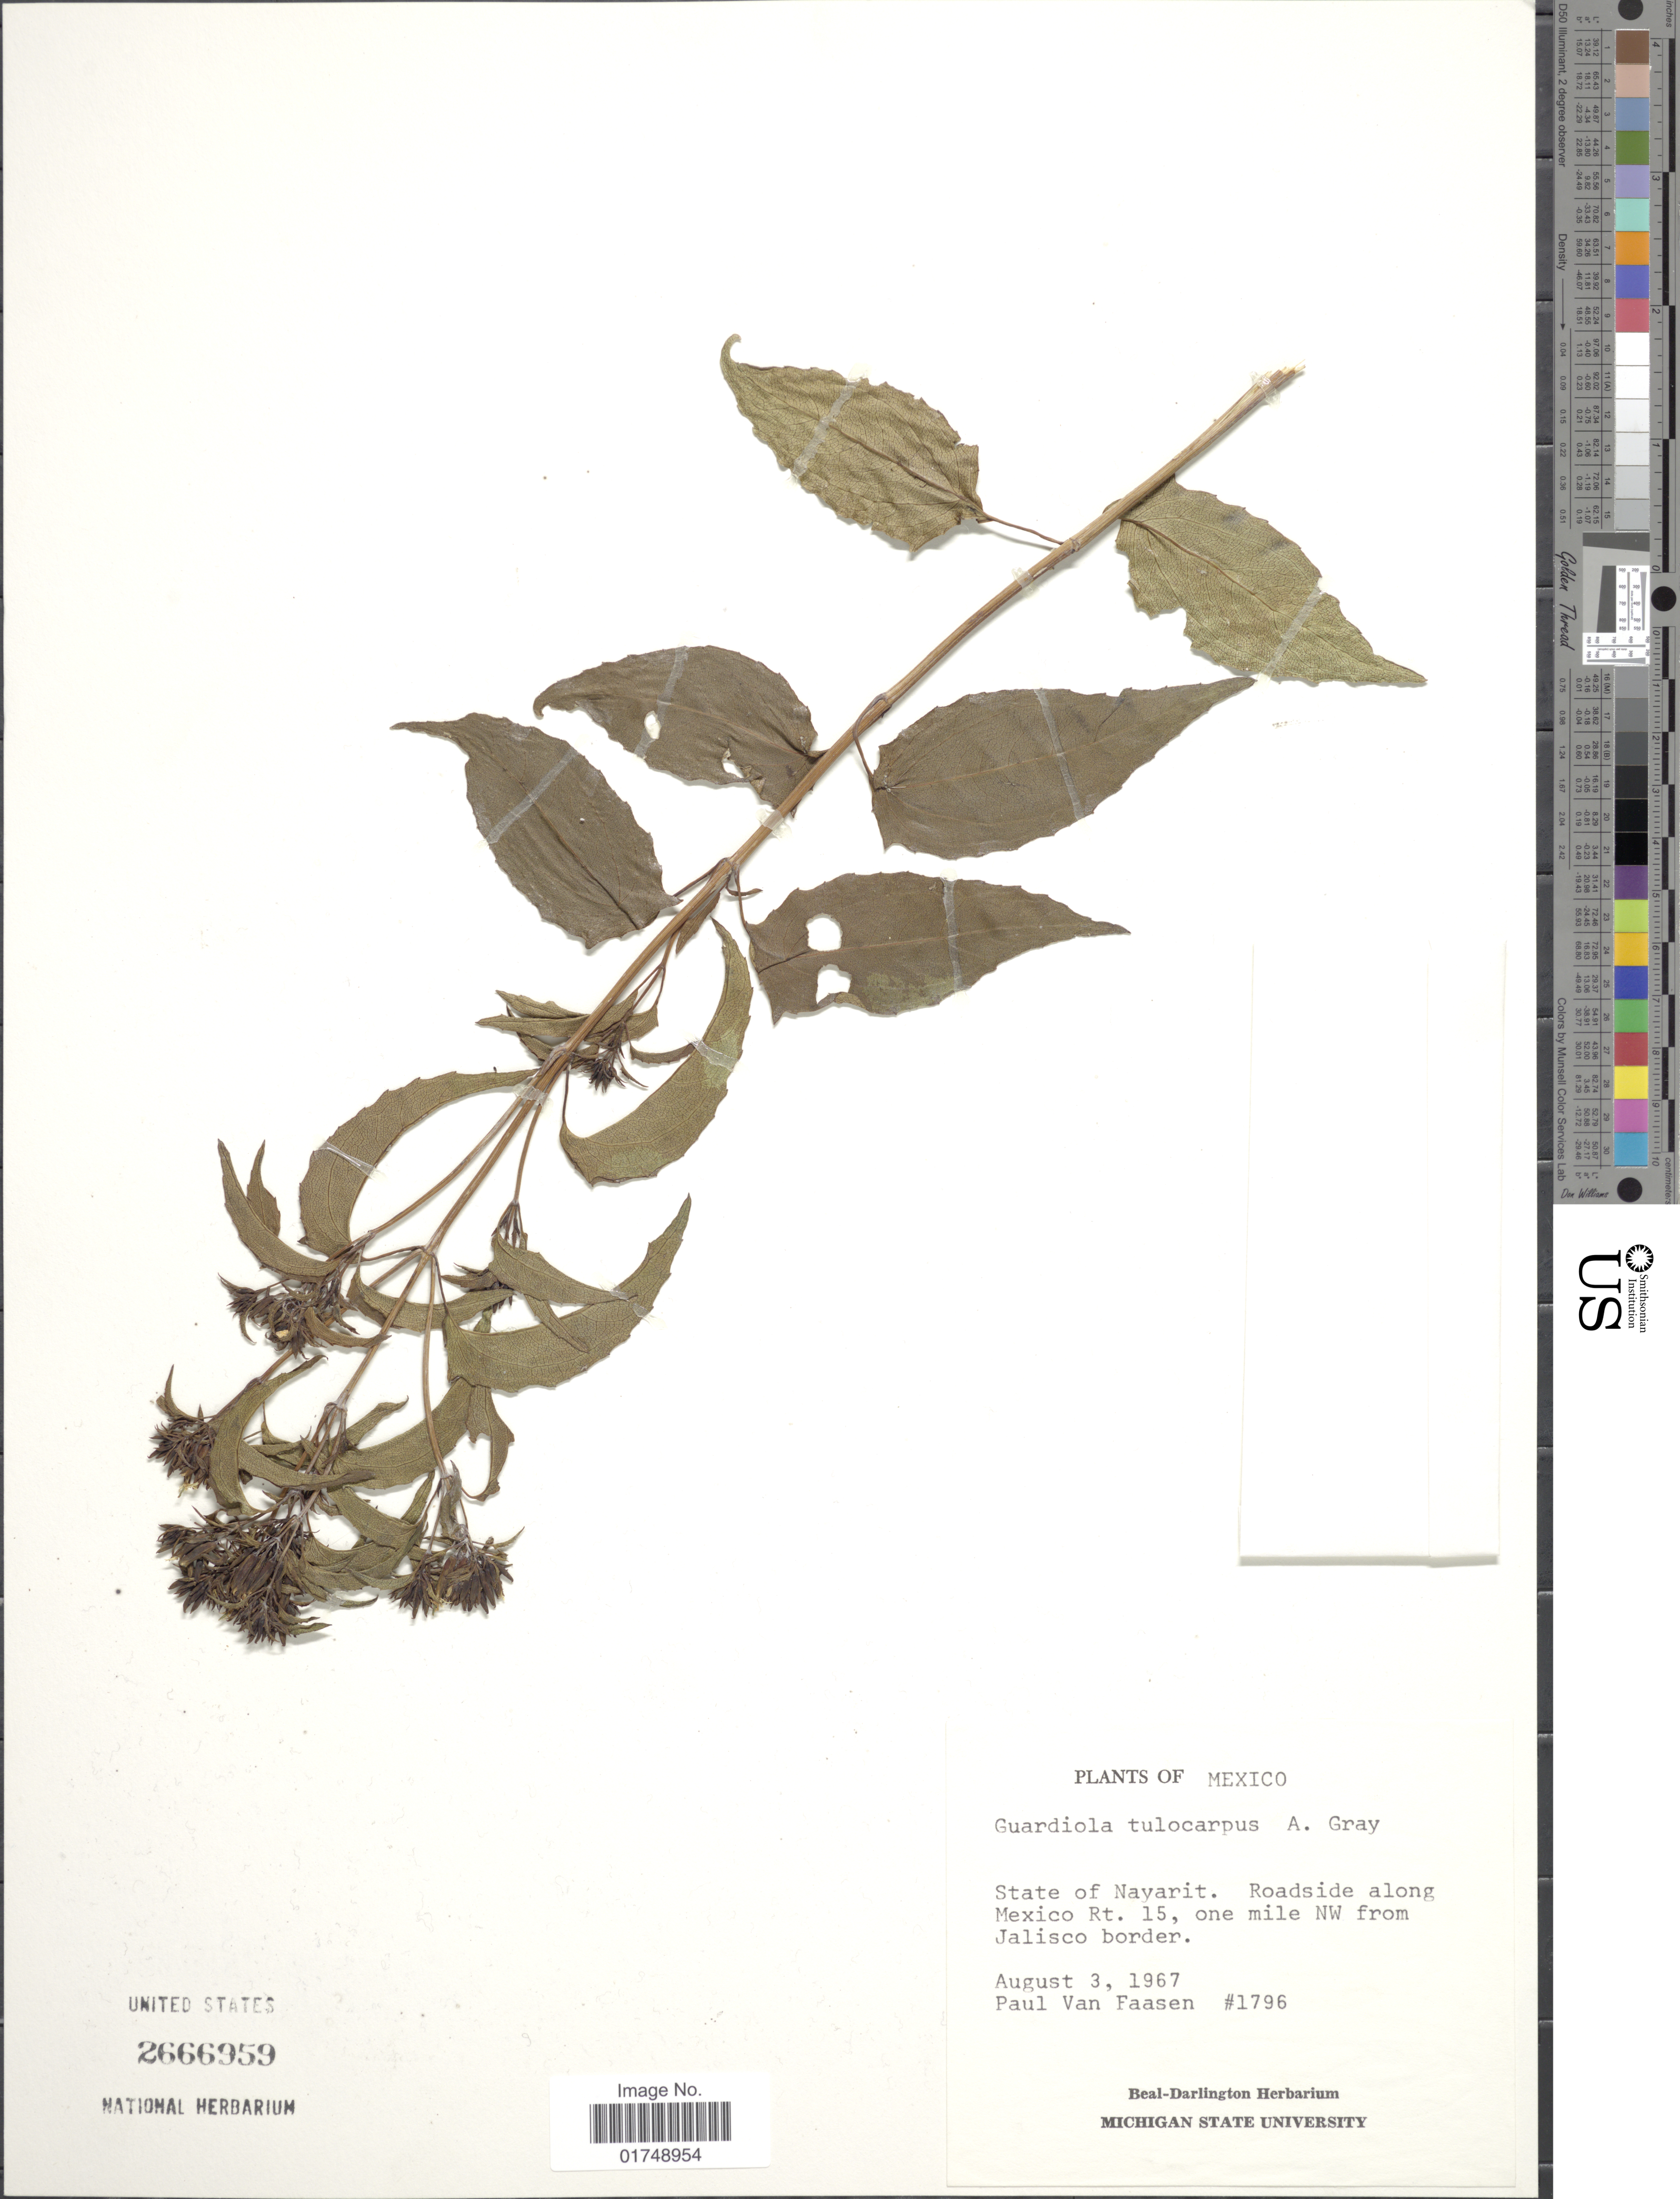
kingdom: Plantae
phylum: Tracheophyta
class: Magnoliopsida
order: Asterales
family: Asteraceae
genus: Guardiola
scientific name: Guardiola tulocarpus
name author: A. Gray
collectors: P. Van Faasen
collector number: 1796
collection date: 1967-08-03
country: Mexico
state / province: Nayarit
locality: Roadside along Rt. 15, one mile NW from Jalisco border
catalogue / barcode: US 2666959